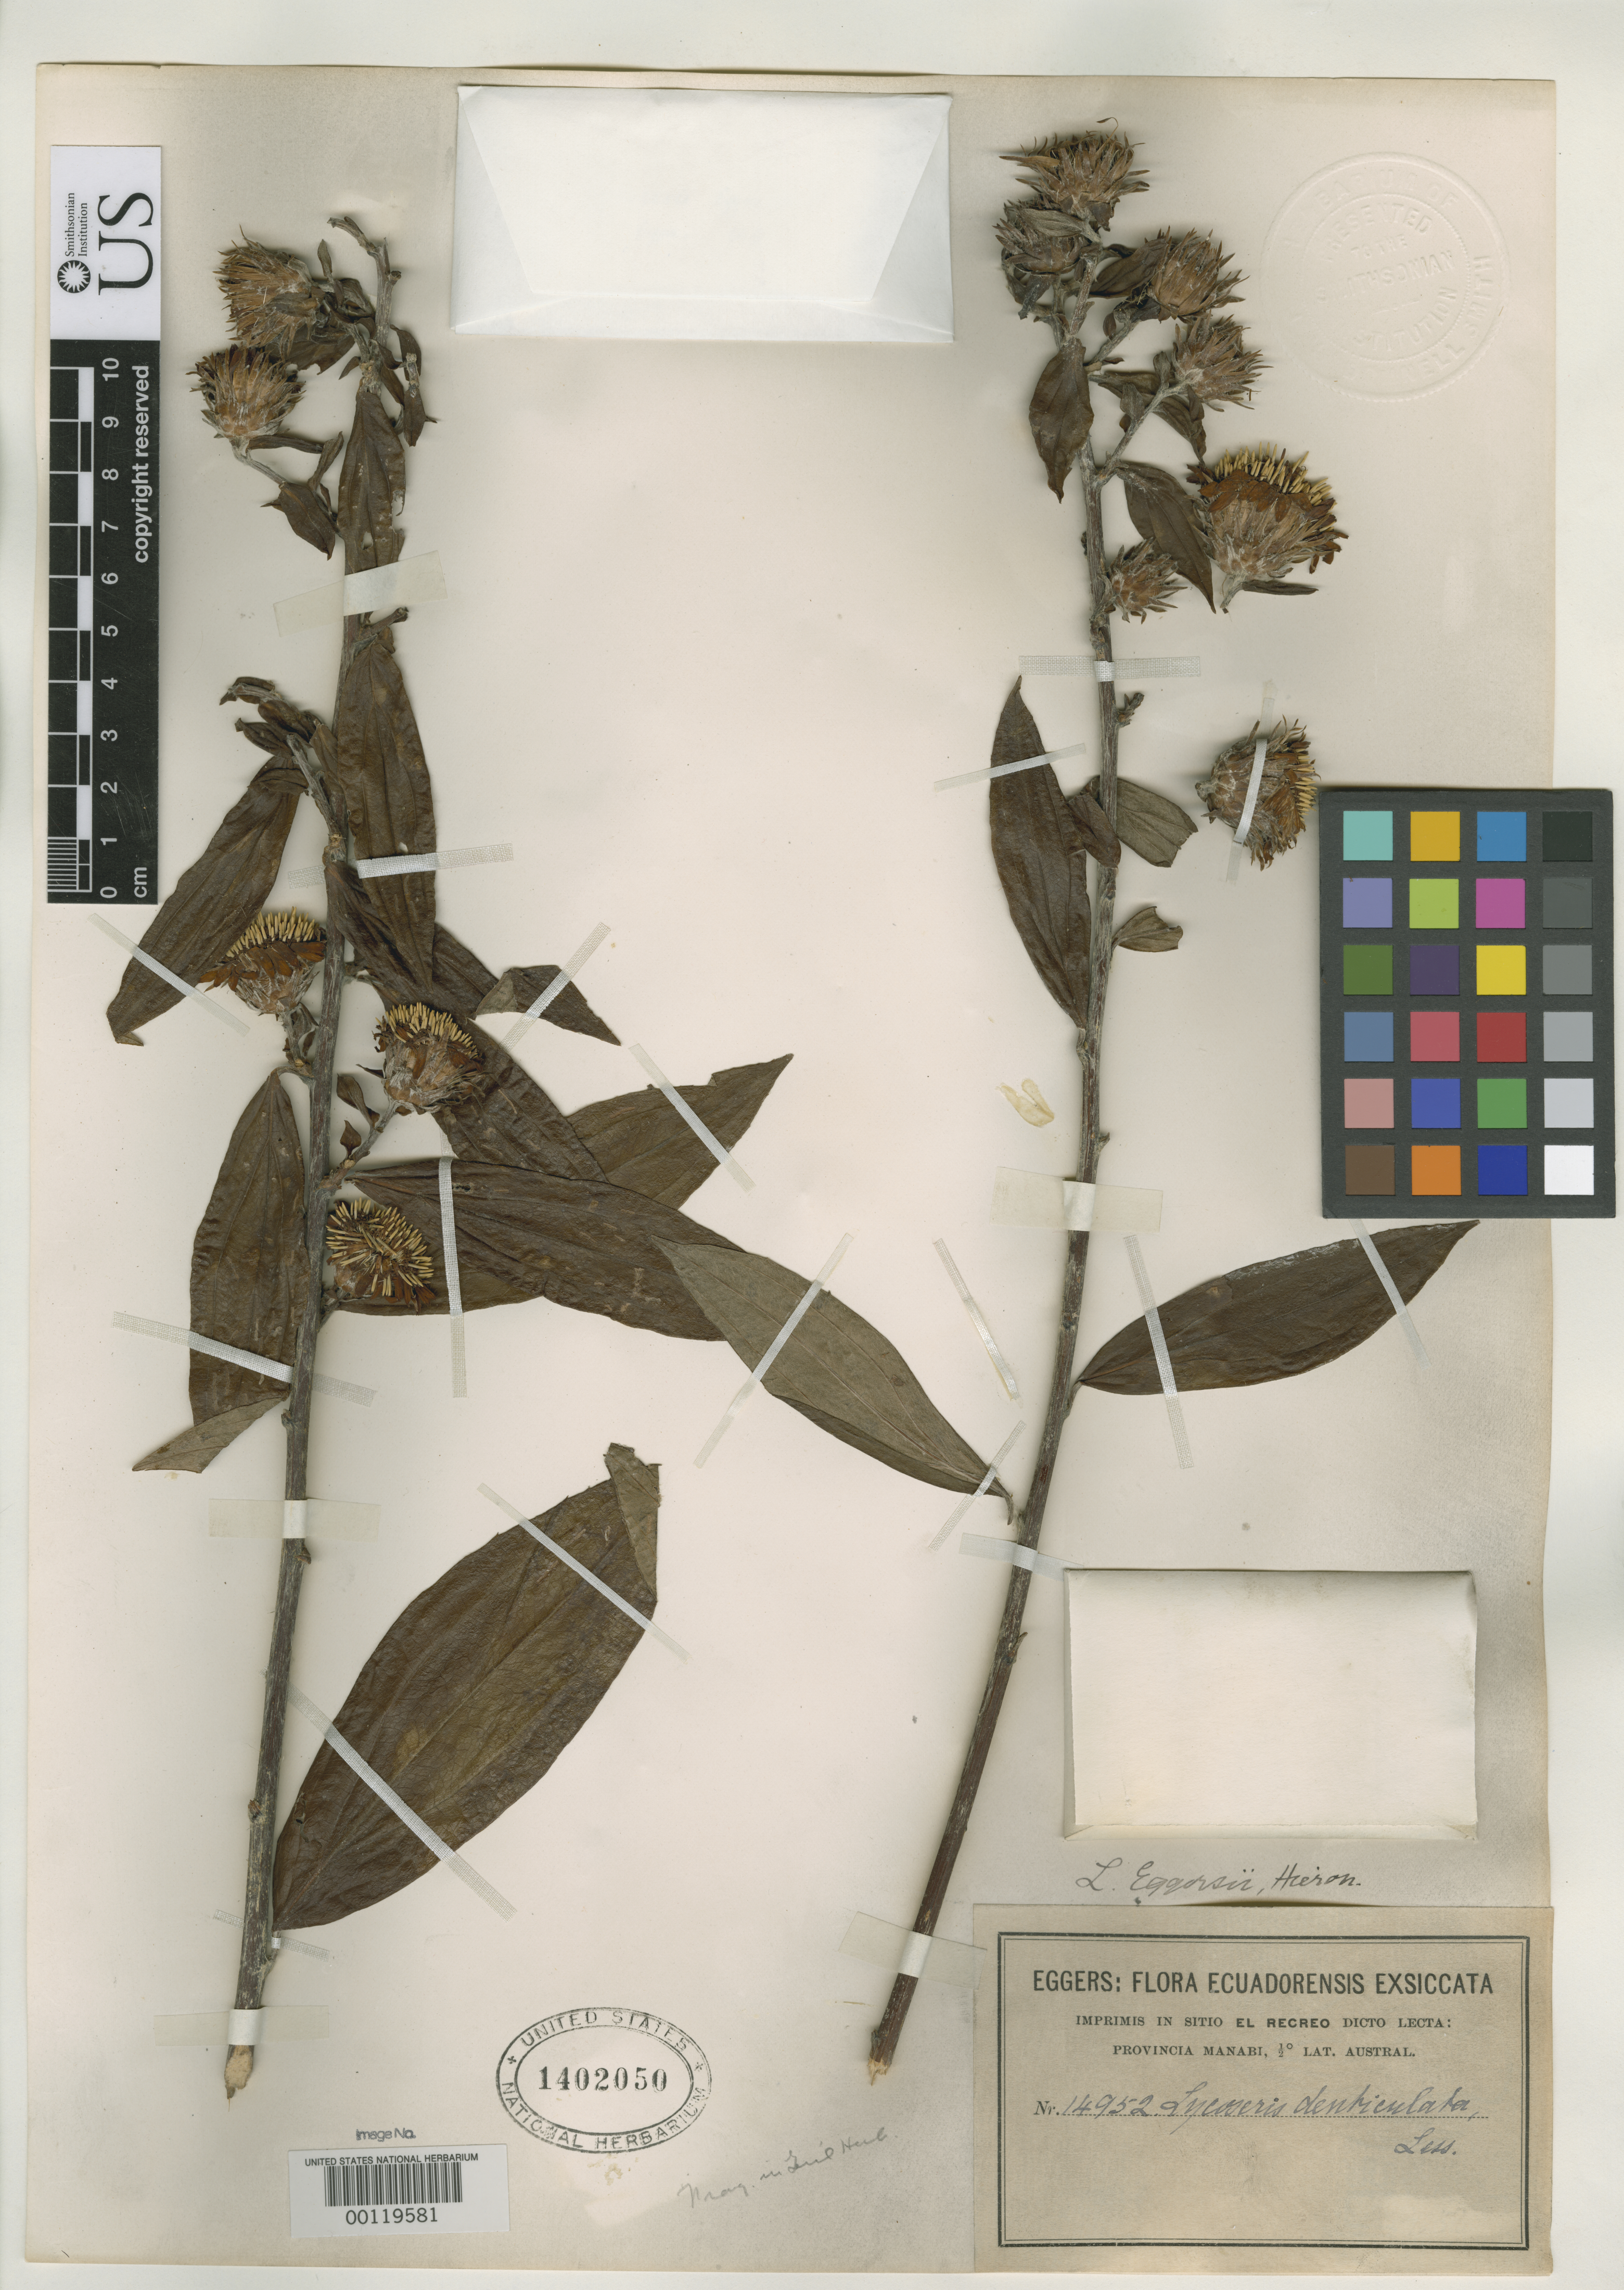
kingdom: Plantae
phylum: Tracheophyta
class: Magnoliopsida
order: Asterales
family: Asteraceae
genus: Lycoseris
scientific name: Lycoseris eggersii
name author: Hieron.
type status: Isotype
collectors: H. F. A. von Eggers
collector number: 14952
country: Ecuador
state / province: Manabí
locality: Near Hacienda El Recreo.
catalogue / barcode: US 1402050